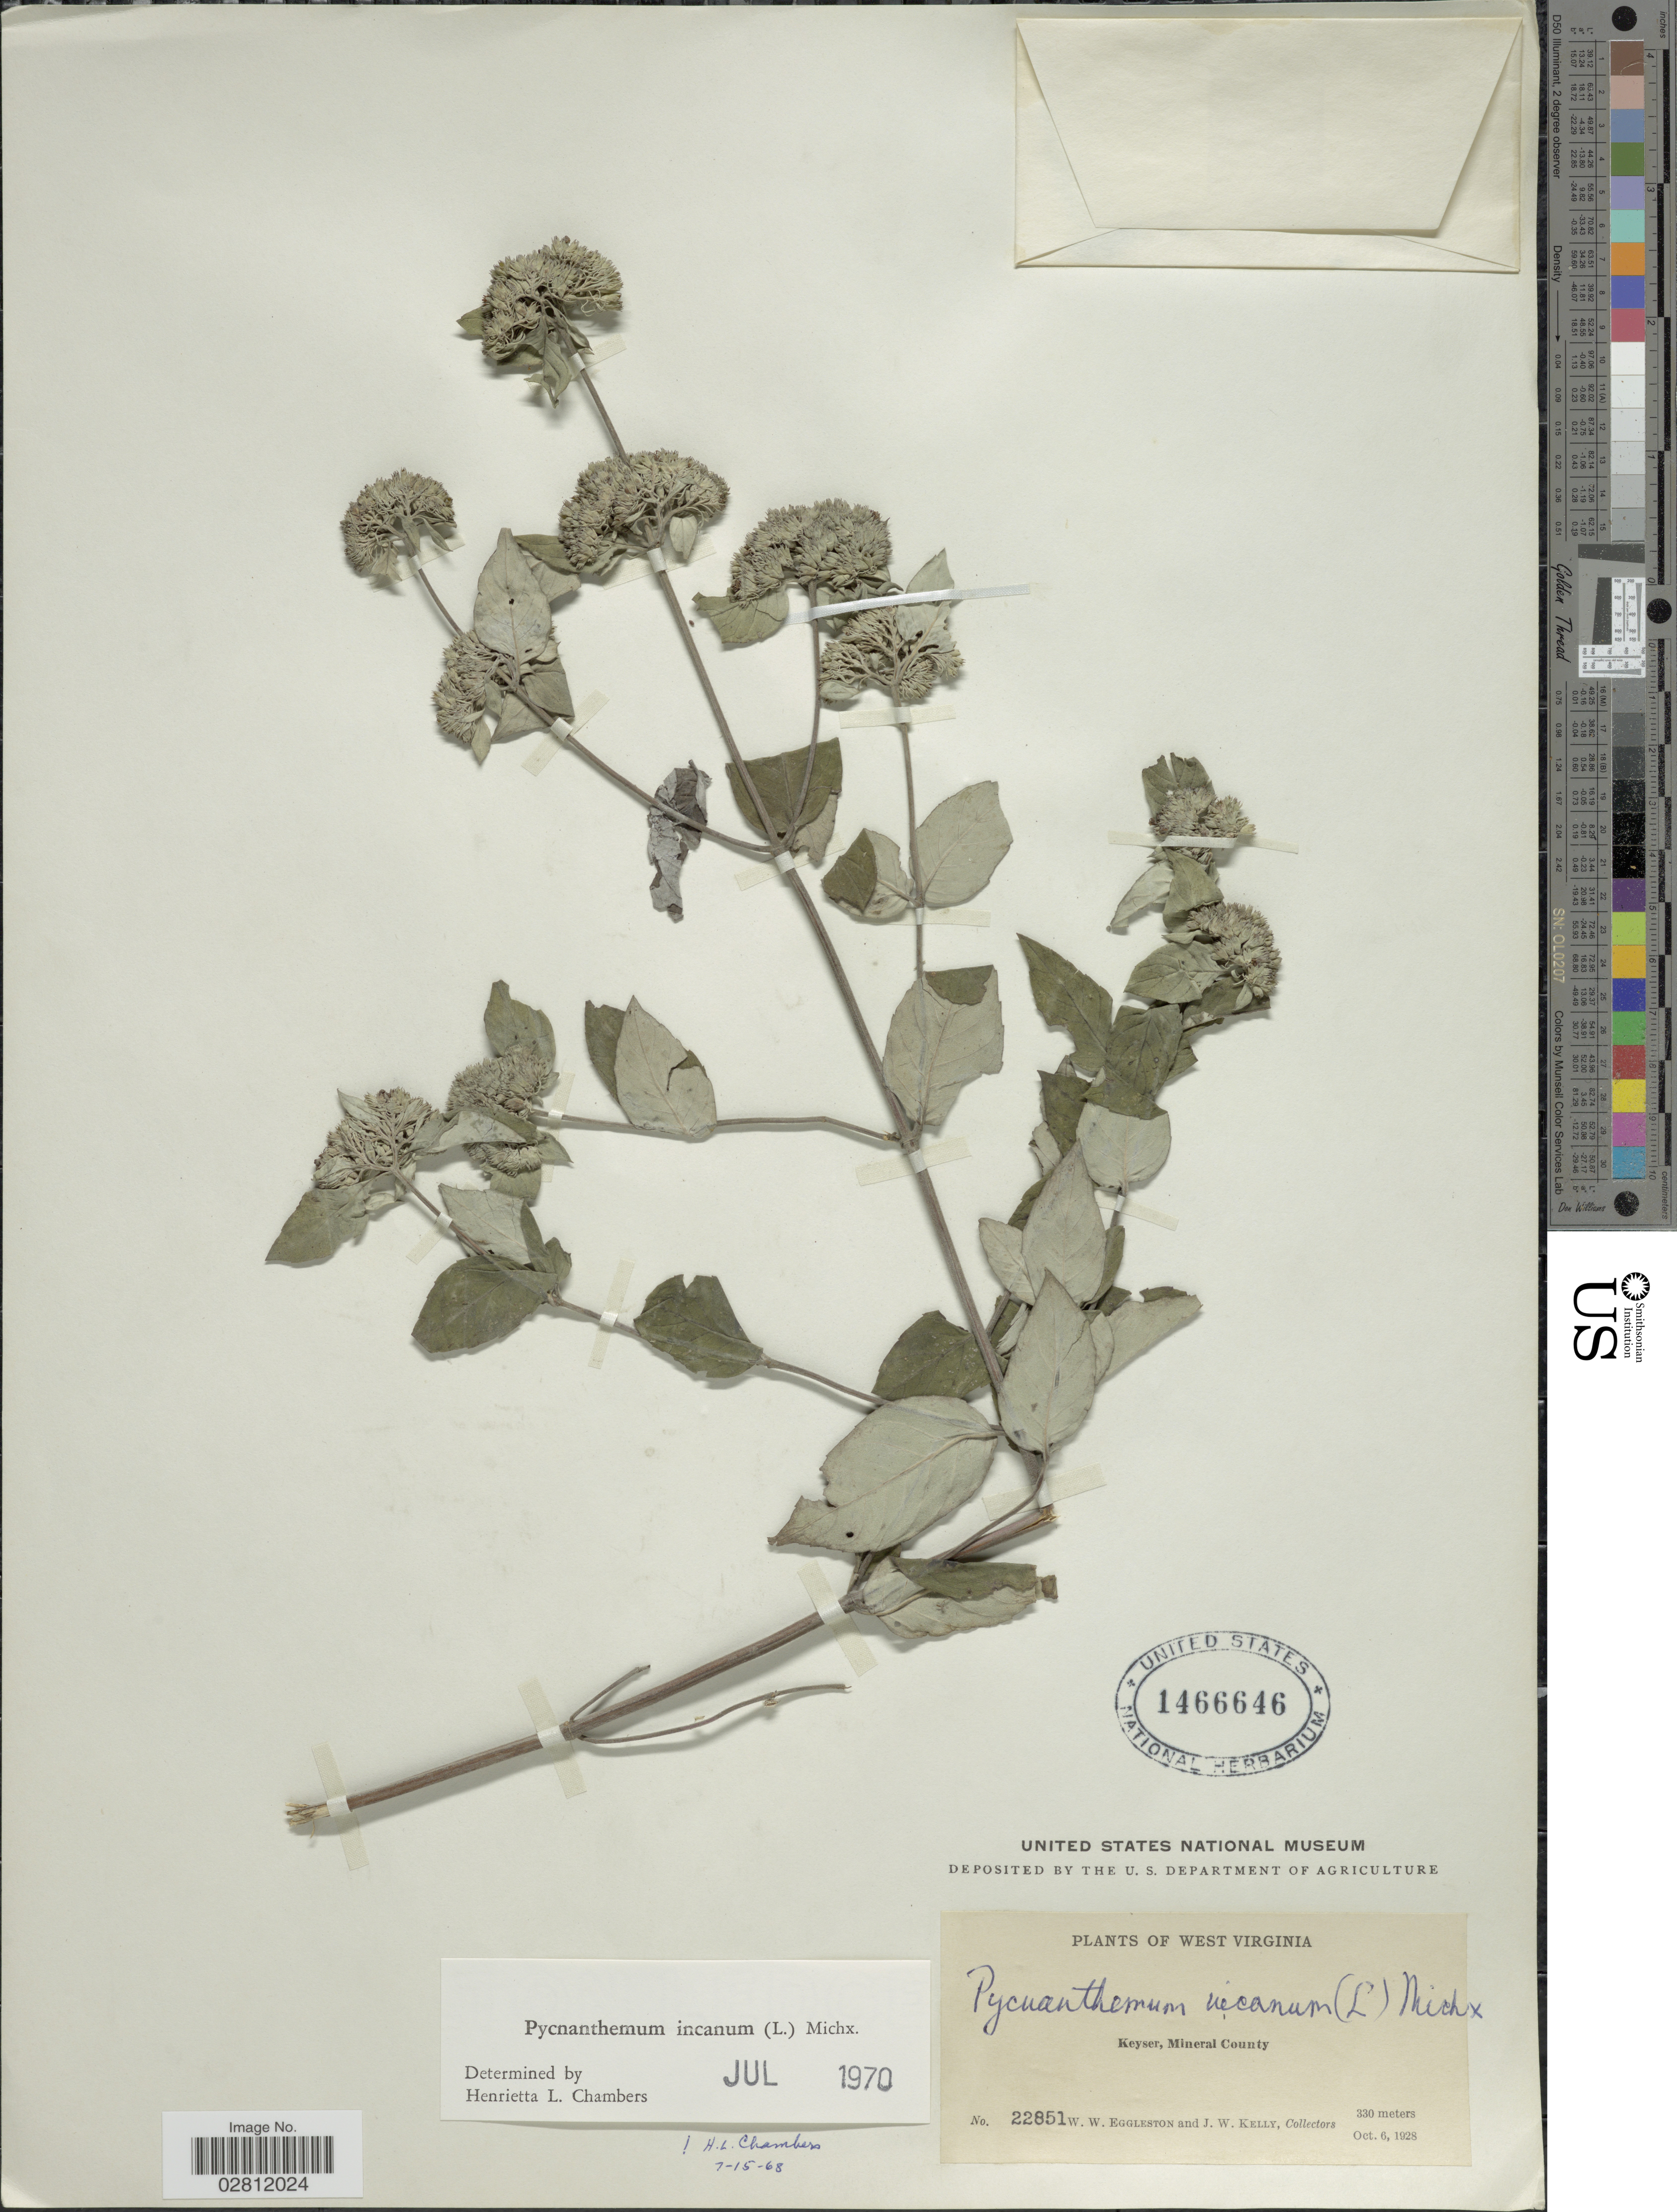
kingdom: Plantae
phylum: Tracheophyta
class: Magnoliopsida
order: Lamiales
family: Lamiaceae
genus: Pycnanthemum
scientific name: Pycnanthemum incanum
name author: (L.) Michx.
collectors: W. W. Eggleston & J. Kelly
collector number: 22851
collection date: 1928-10-06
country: United States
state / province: West Virginia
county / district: Mineral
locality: Keyser, Mineral County.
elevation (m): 330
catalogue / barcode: US 1466646